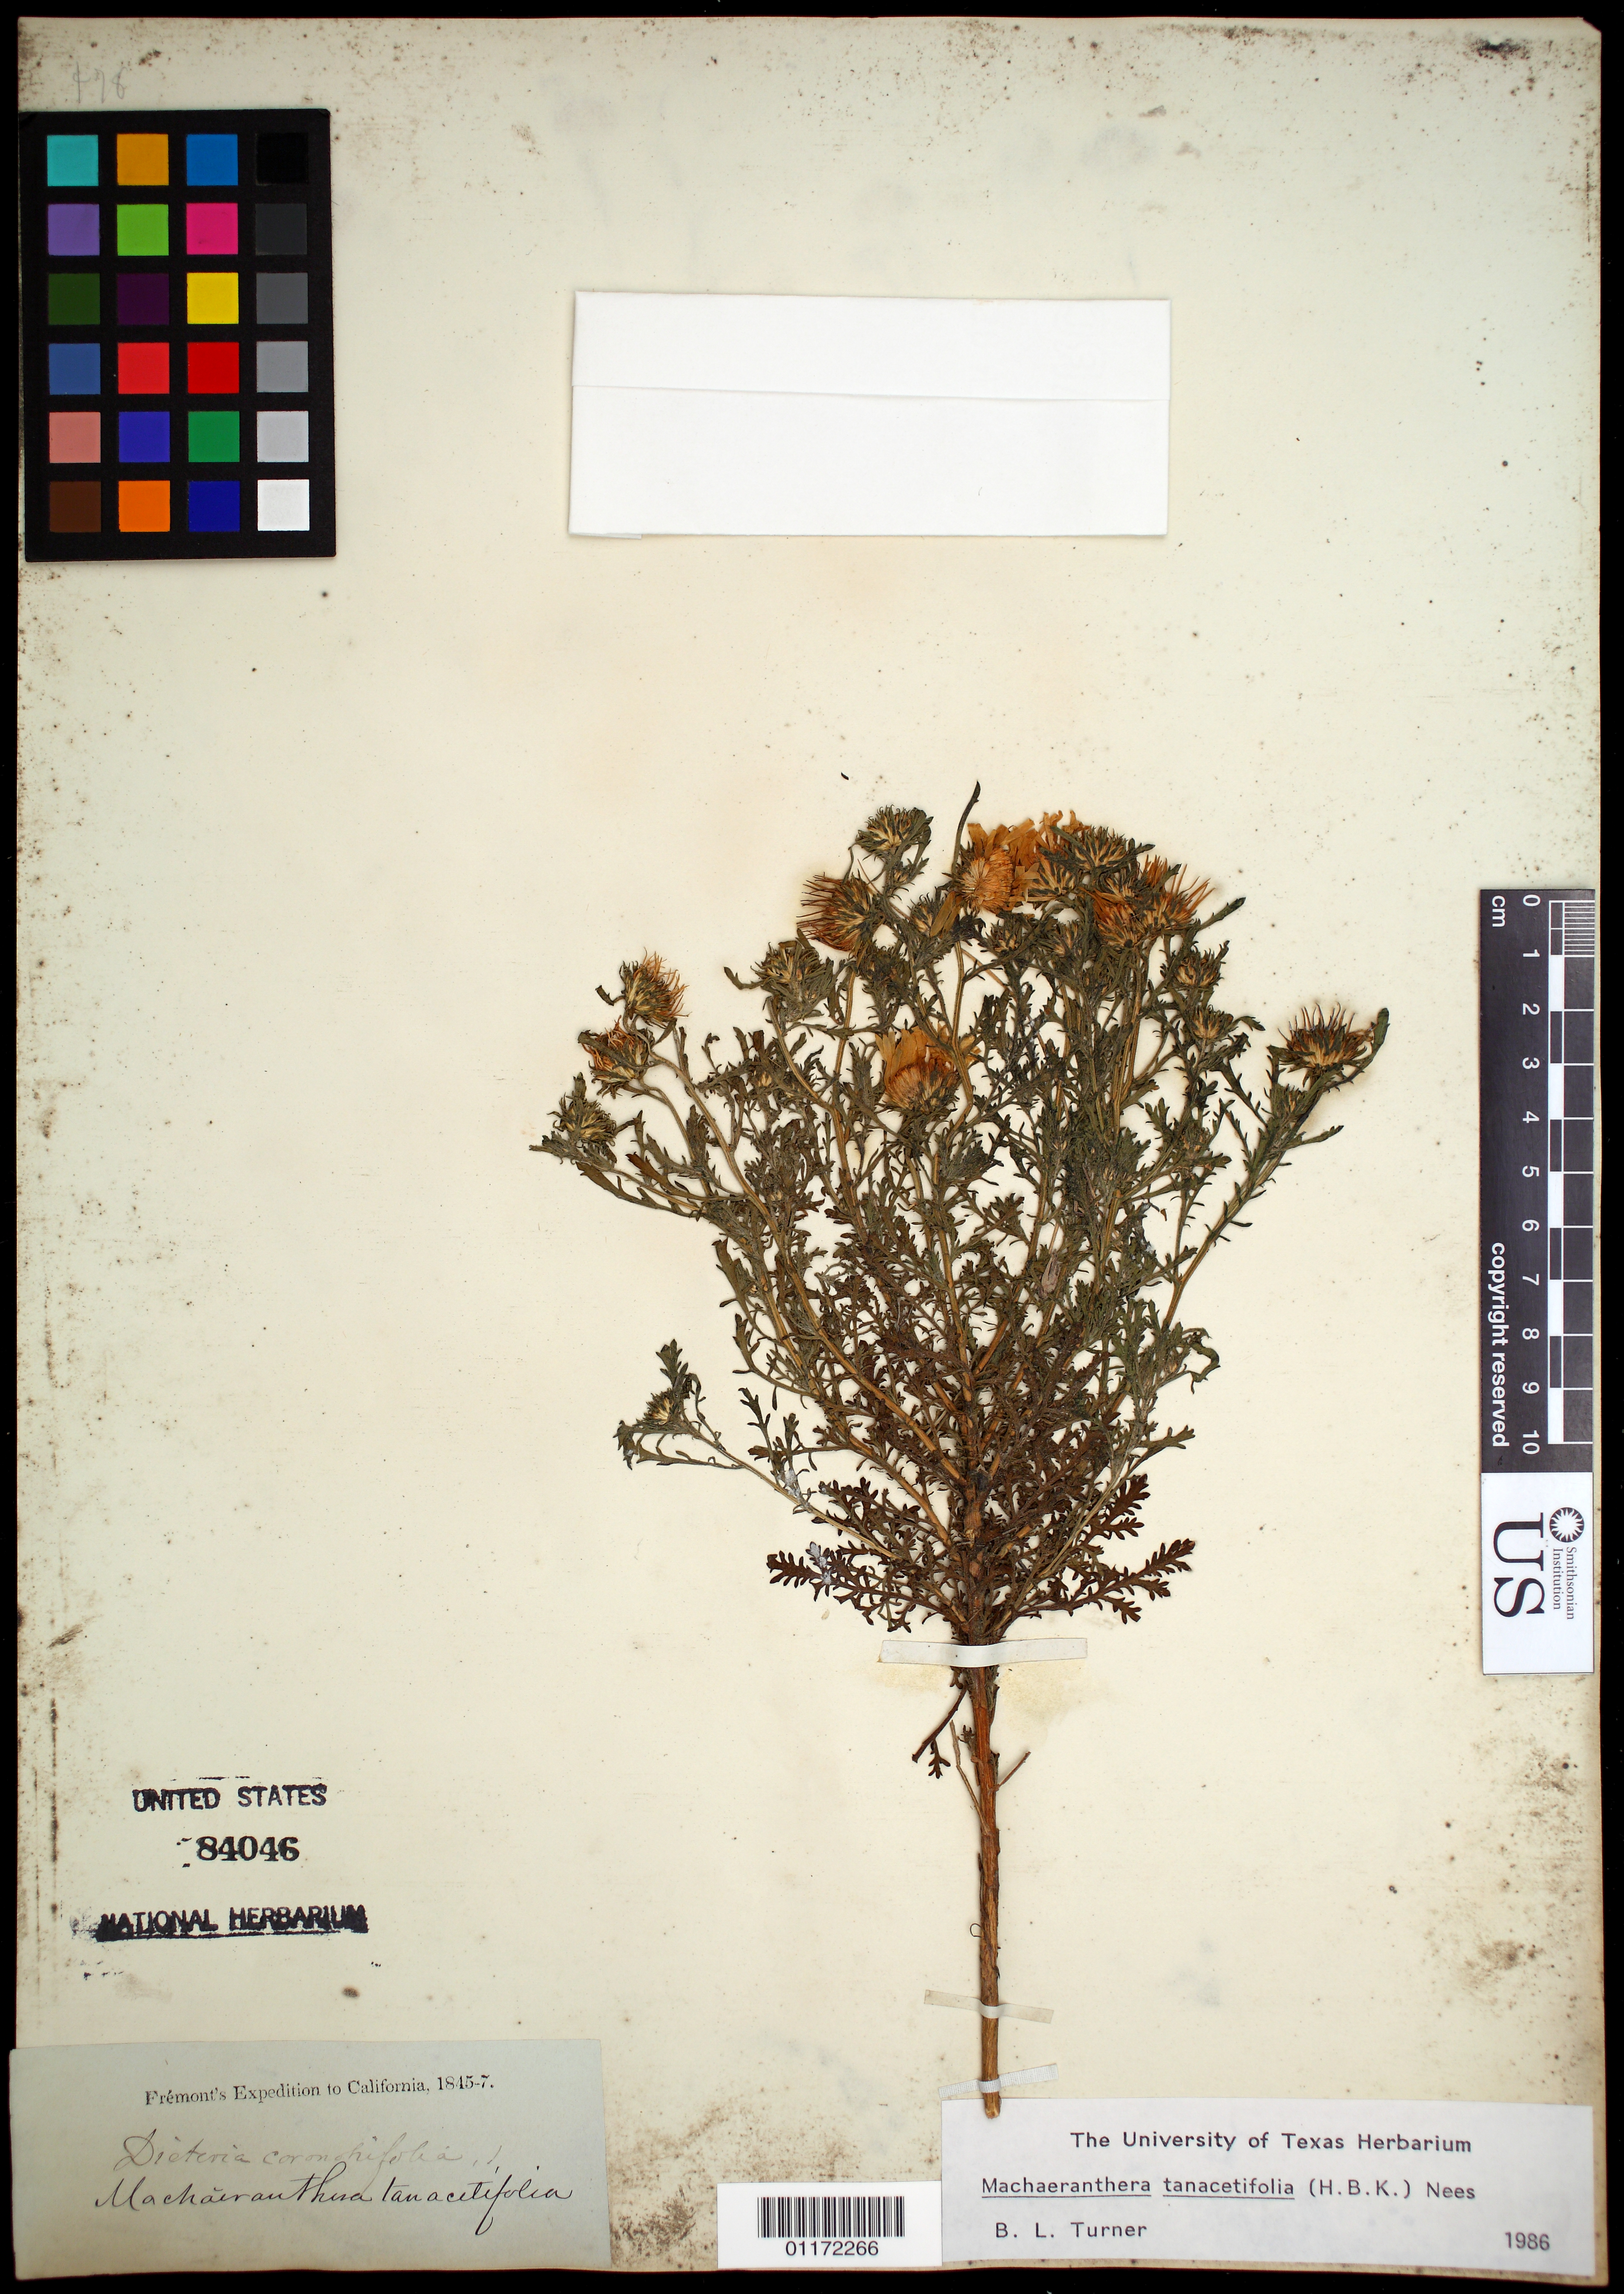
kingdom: Plantae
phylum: Tracheophyta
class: Magnoliopsida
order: Asterales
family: Asteraceae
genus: Machaeranthera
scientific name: Machaeranthera tanacetifolia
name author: (Kunth) Nees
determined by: Turner, B. L.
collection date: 1845/1847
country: United States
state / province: California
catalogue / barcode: US 84046